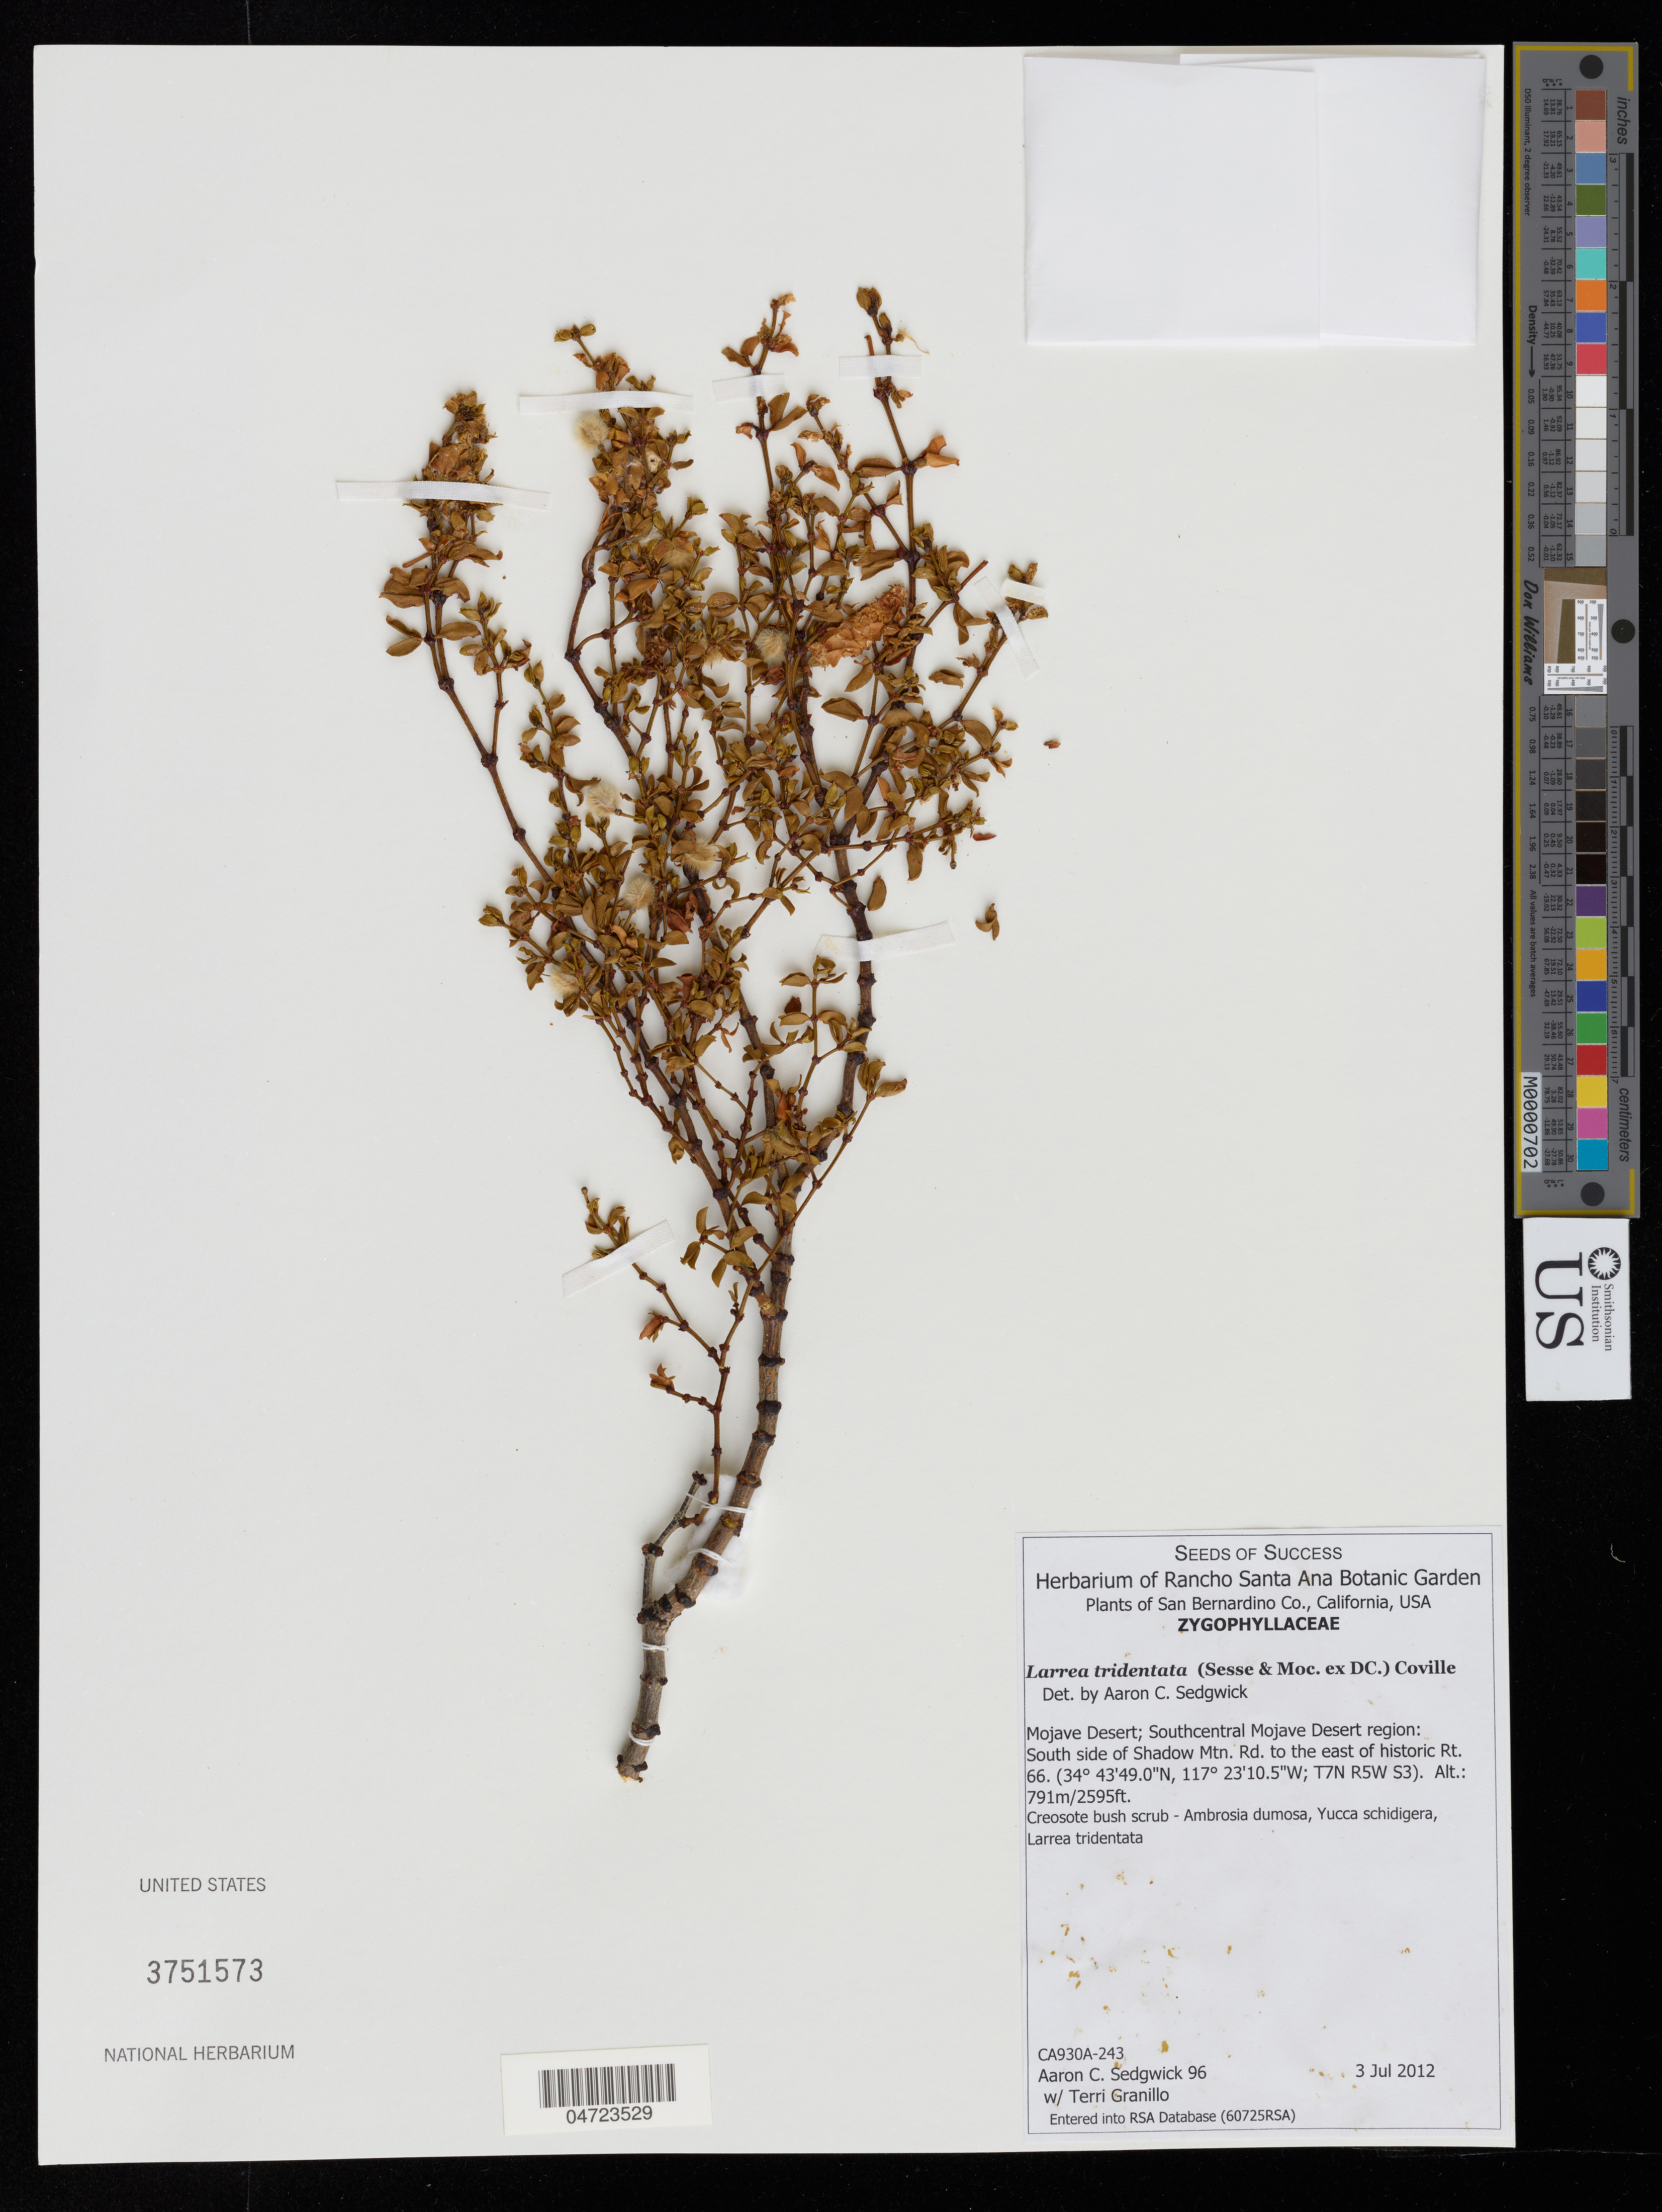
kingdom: Plantae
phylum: Tracheophyta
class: Magnoliopsida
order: Zygophyllales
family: Zygophyllaceae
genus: Larrea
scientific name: Larrea tridentata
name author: (Sessé & Moc. ex DC.) Coville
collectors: A. Sedgwick & T. Granillo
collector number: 96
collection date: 2012-07-03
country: United States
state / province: California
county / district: San Bernardino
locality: San Bernardino Co. Mojave Desert; Southcentral Mojave Desert region: South side of Shadow Mtn. Rd. to the east of historic Rt. 66. (T7N R5W S3).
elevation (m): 791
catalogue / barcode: US 3751573